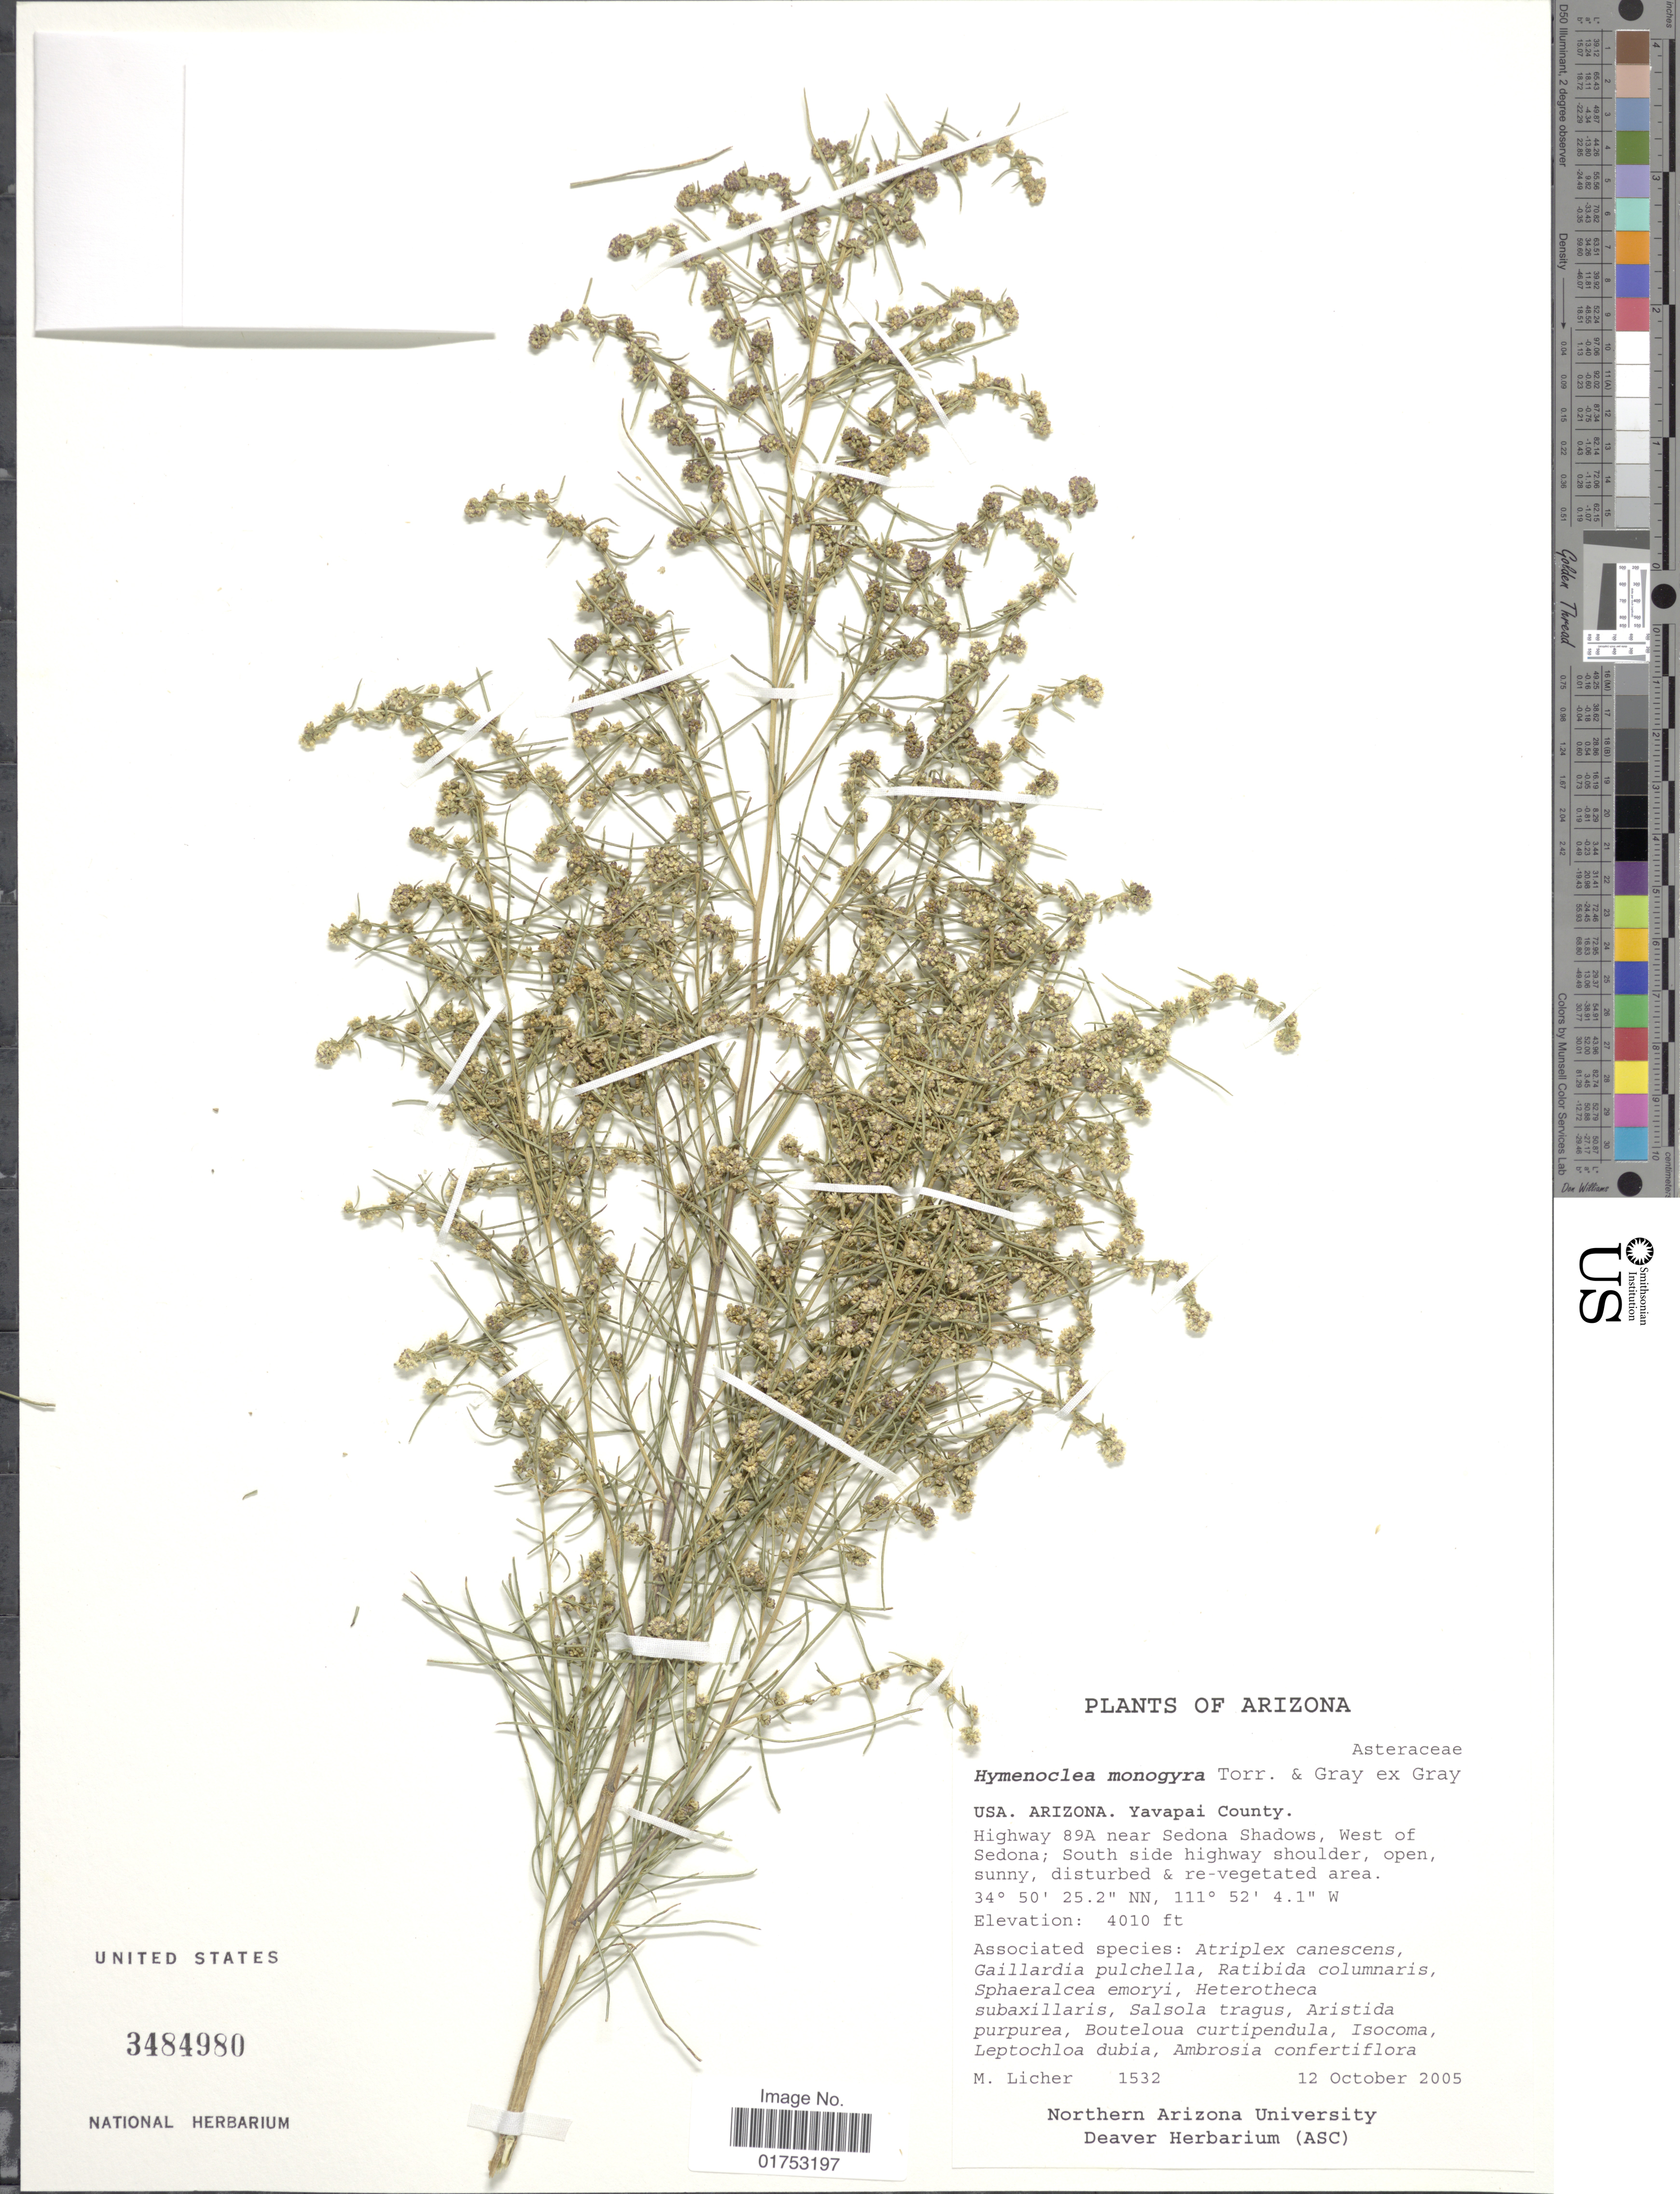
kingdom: Plantae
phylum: Tracheophyta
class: Magnoliopsida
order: Asterales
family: Asteraceae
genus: Hymenoclea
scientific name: Hymenoclea monogyra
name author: Torr. & A. Gray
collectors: M. Licher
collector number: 1532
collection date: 2005-10-12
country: United States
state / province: Arizona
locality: USA, Yavapai County, Highway 89A near Sedona Shadows, West of Sedona, south side highway shoulder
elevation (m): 1222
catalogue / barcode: US 3484980